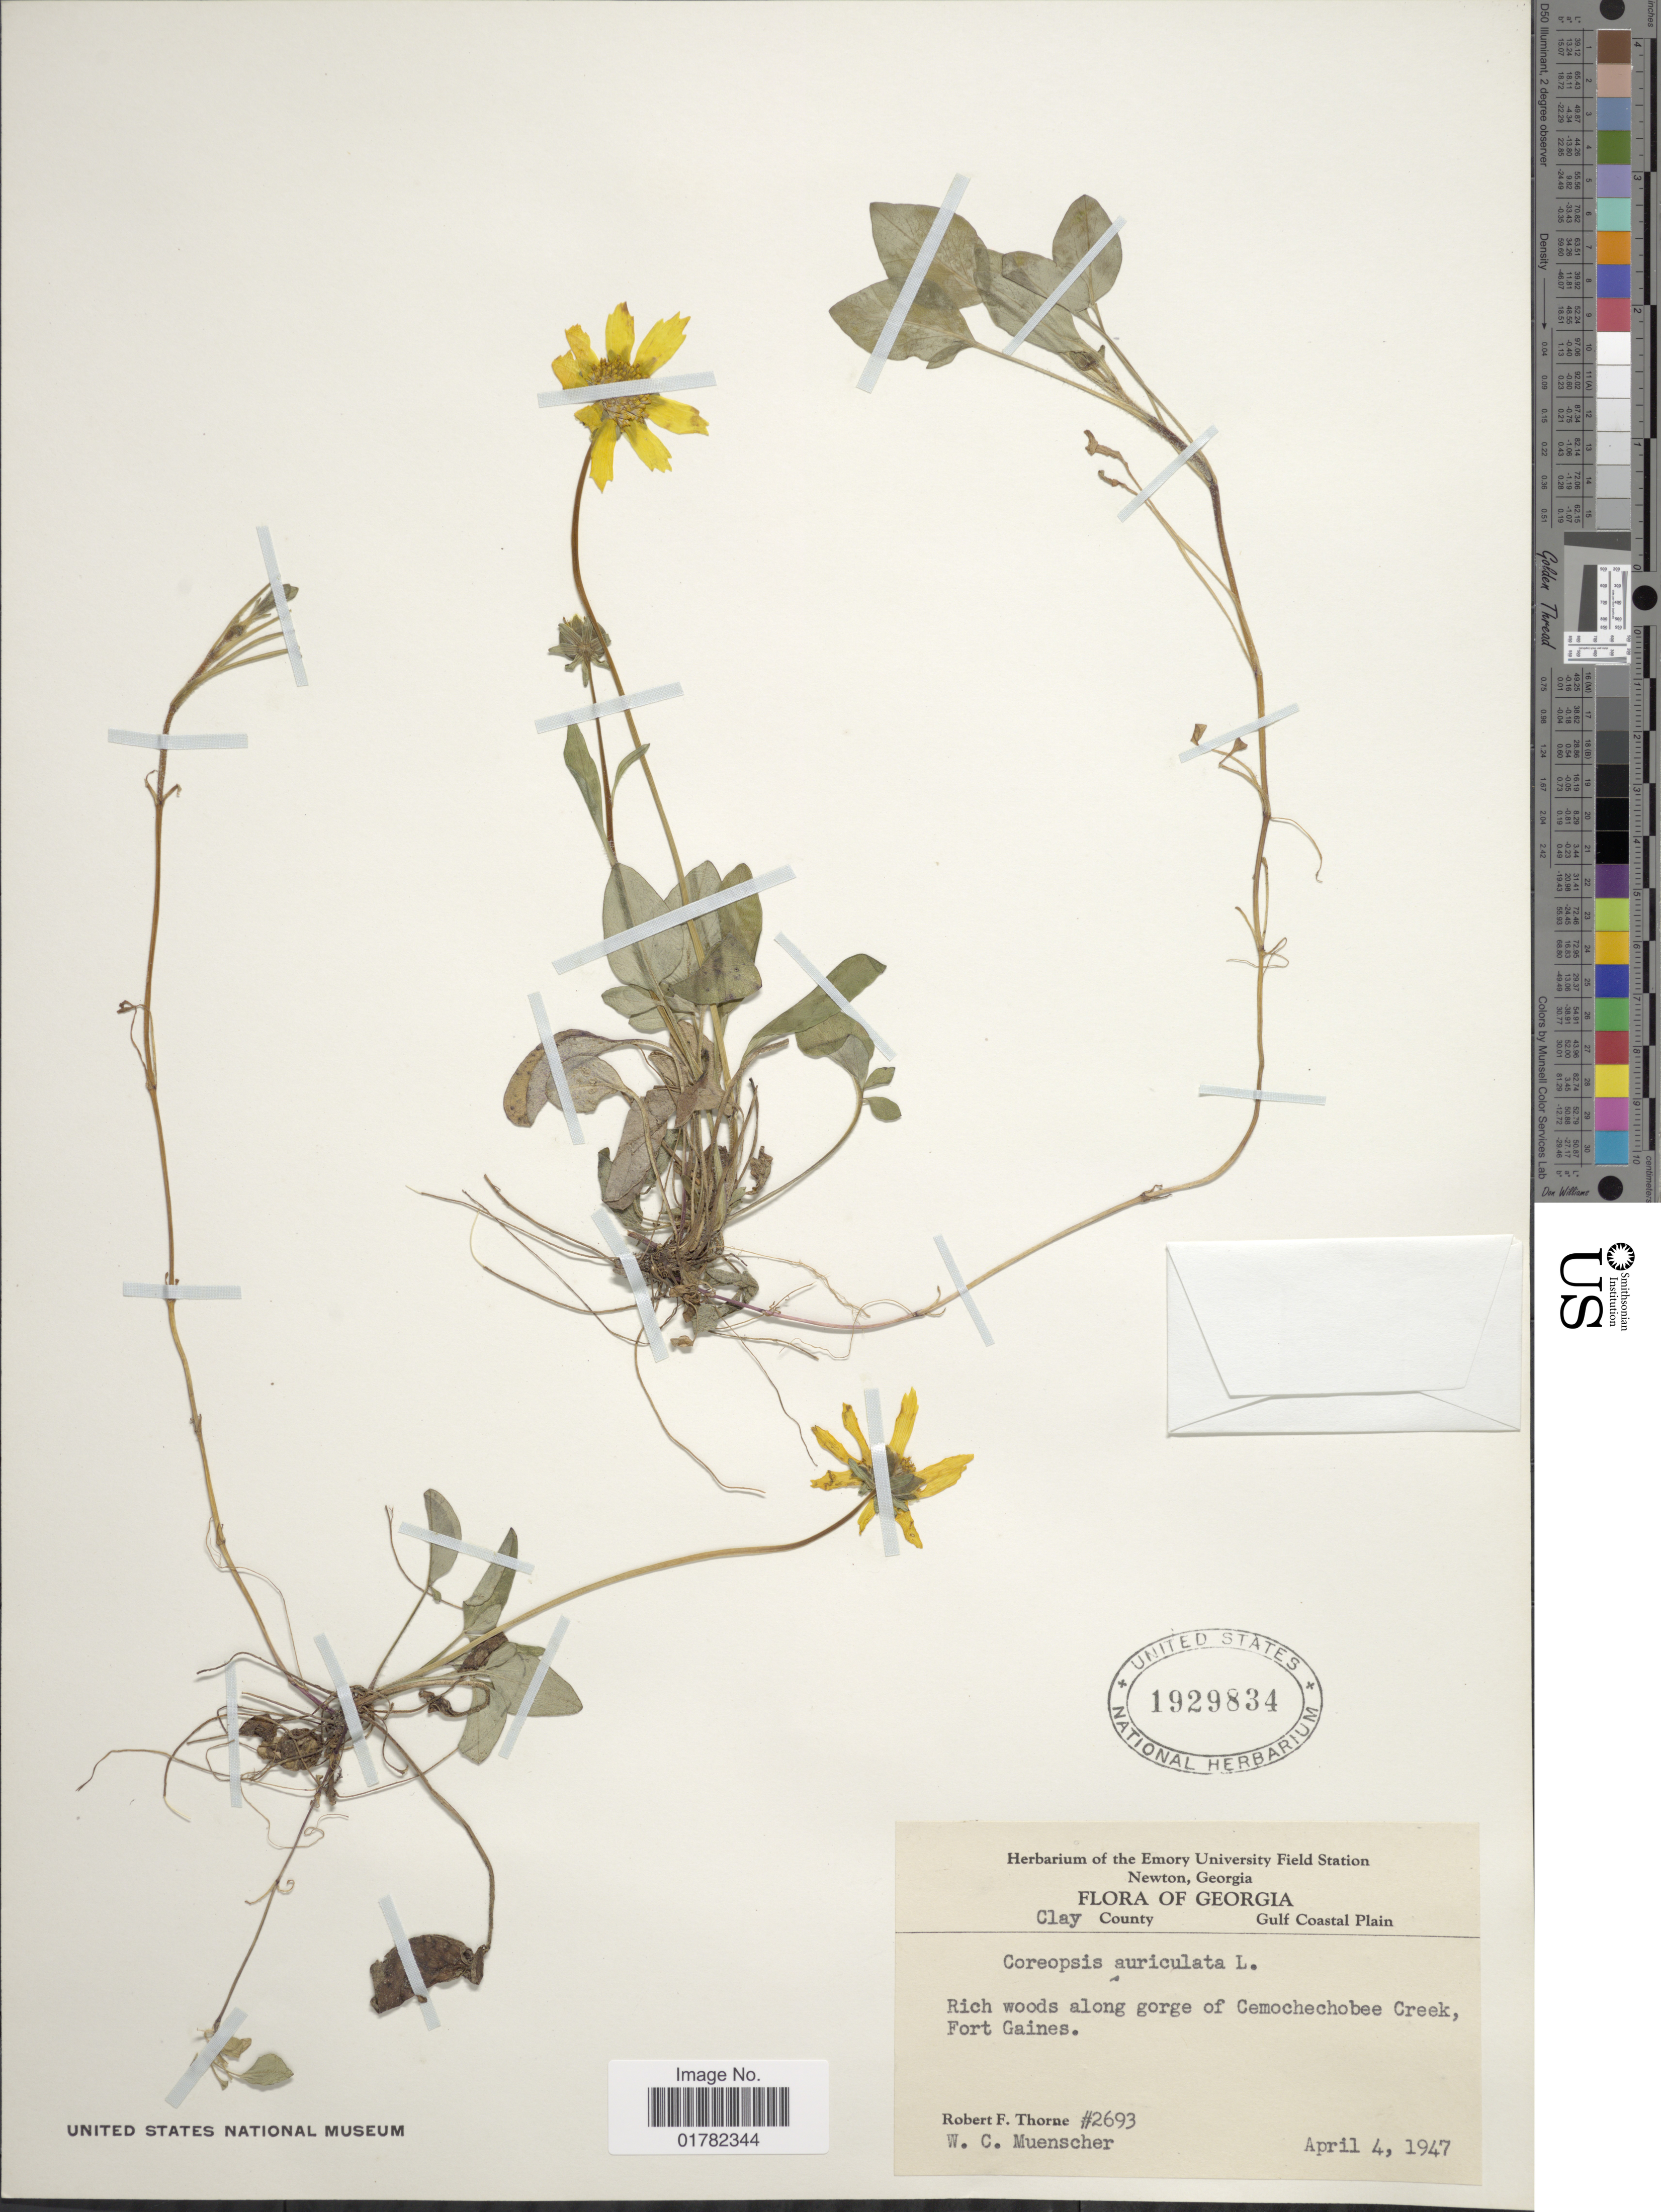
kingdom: Plantae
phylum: Tracheophyta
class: Magnoliopsida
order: Asterales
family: Asteraceae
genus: Coreopsis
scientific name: Coreopsis auriculata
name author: L.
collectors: R. F. Thorne & W. Muenscher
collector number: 2693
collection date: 1947-04-04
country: United States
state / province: Georgia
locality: Clay County, Gulf Coastal Plain, rich woods along gorge of Cemochechobee Creek, Fort Gaines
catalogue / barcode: US 1929834